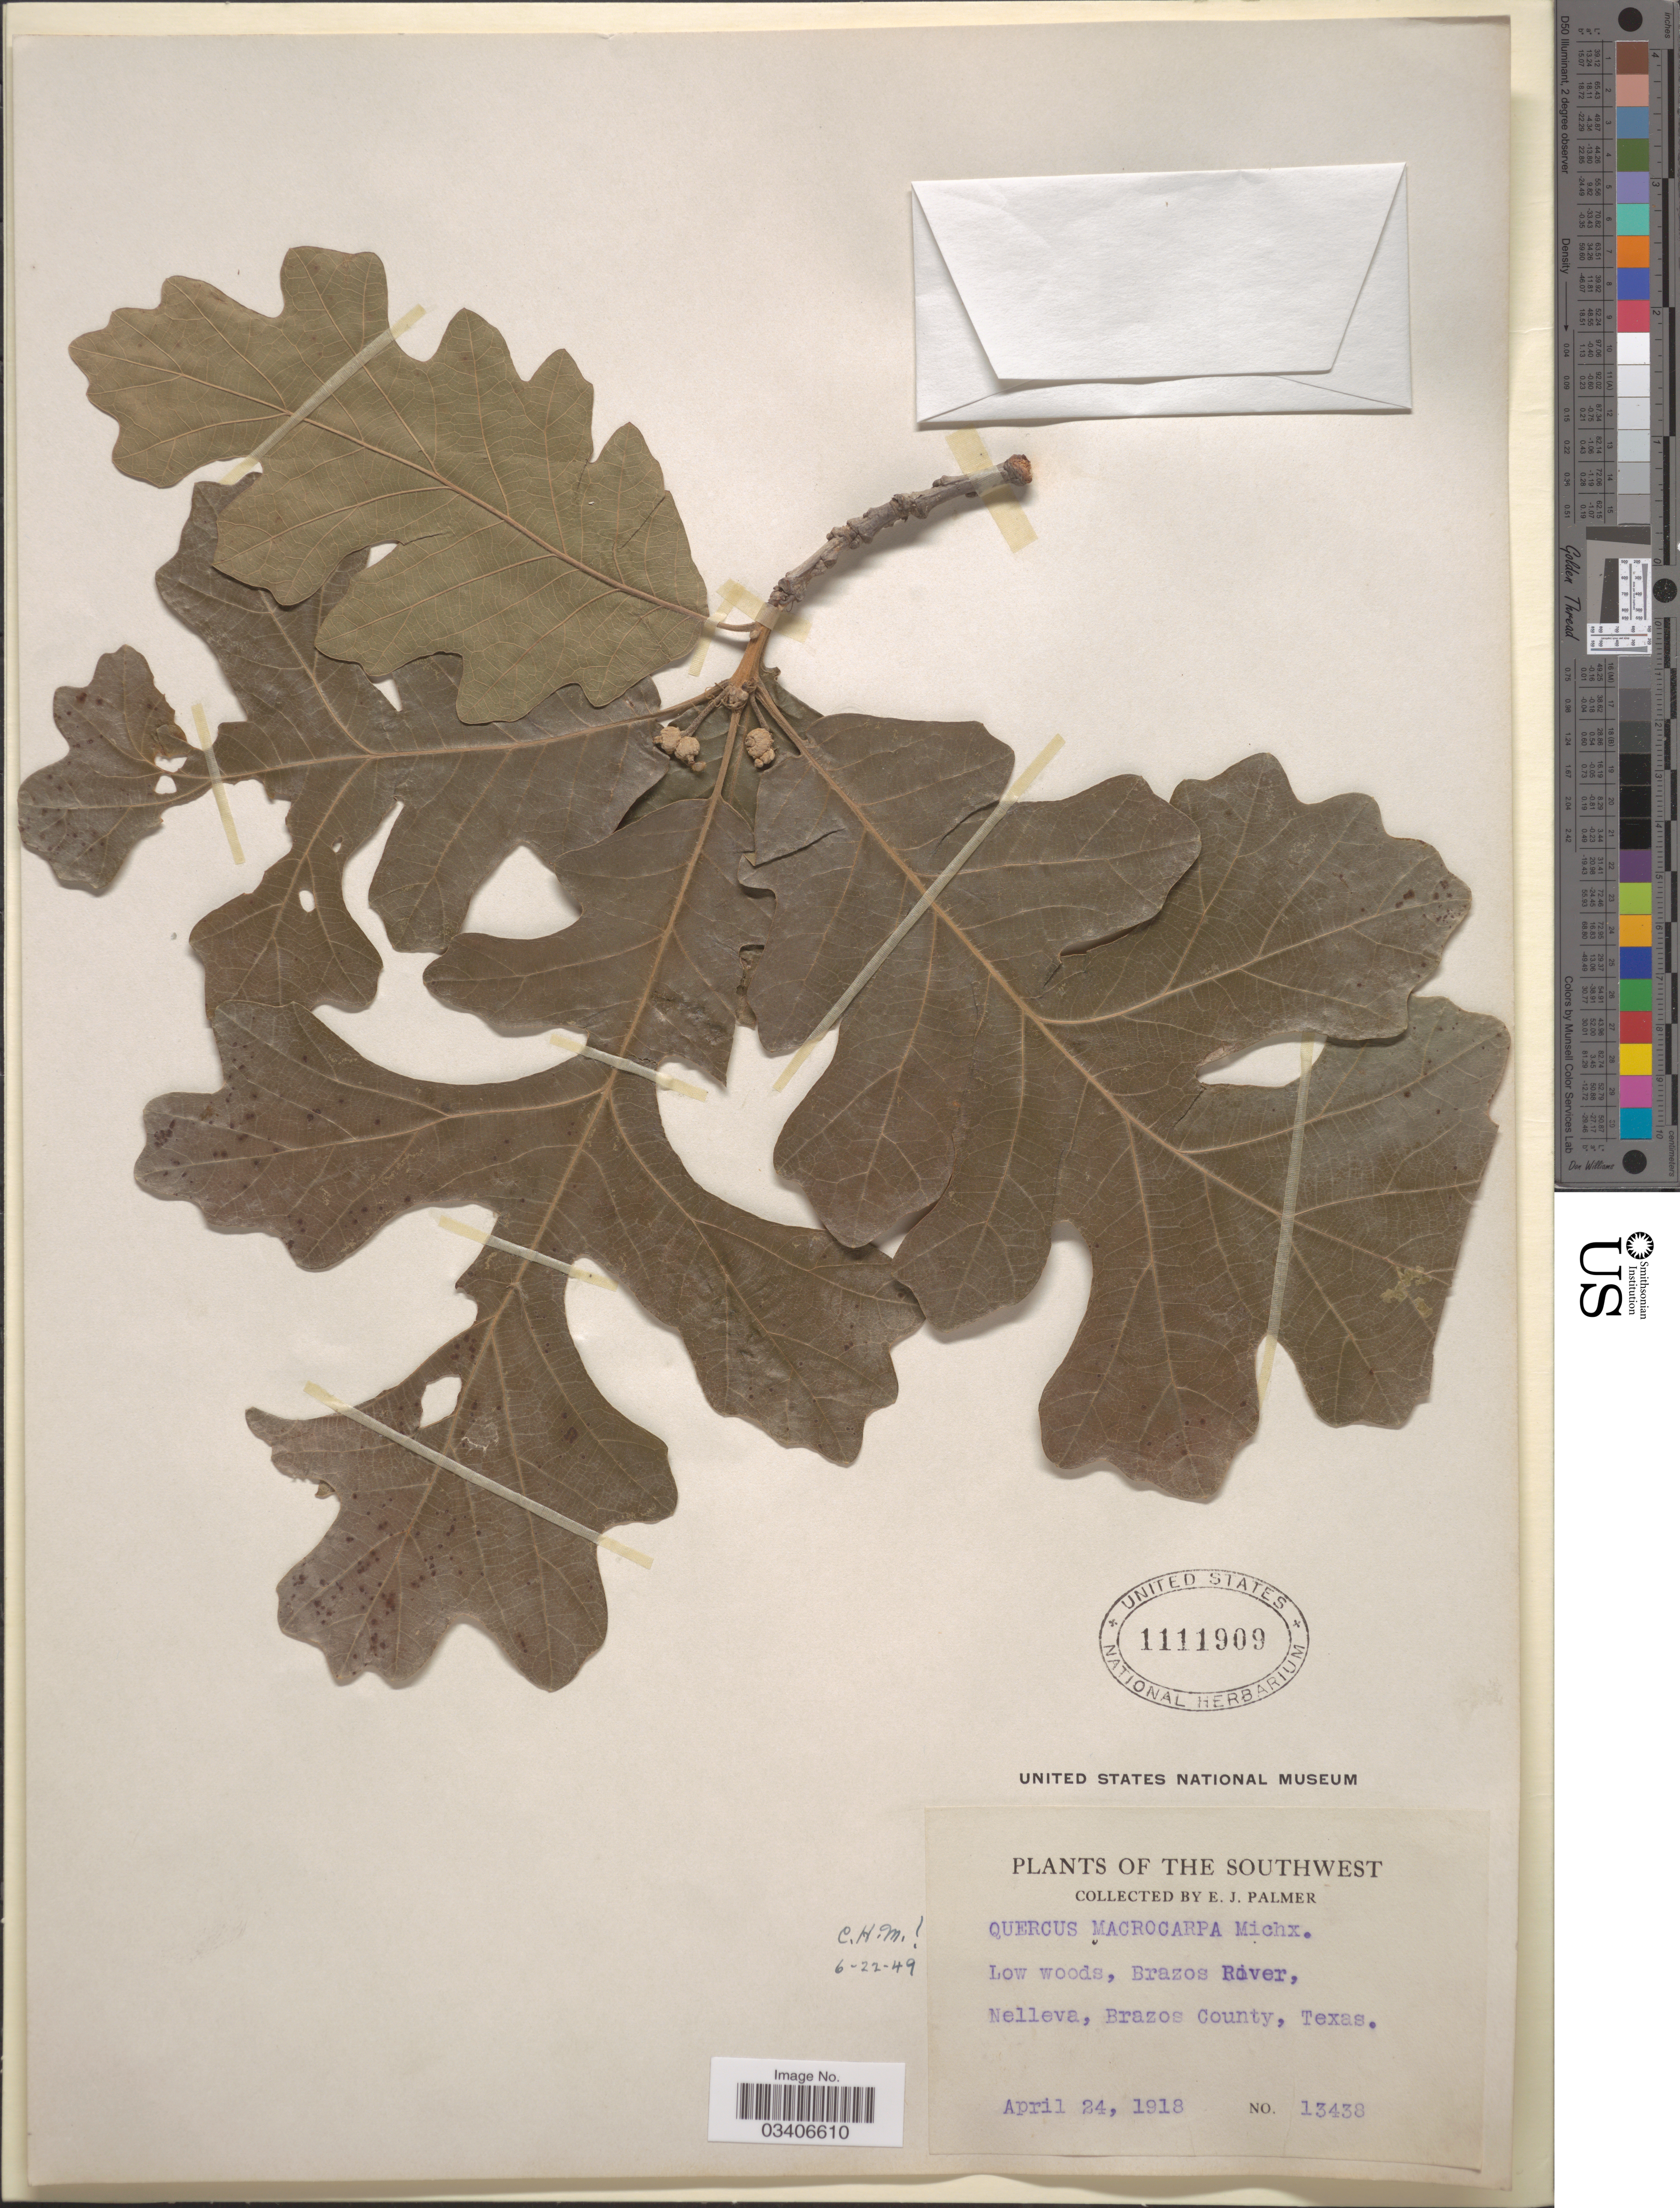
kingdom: Plantae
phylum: Tracheophyta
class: Magnoliopsida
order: Fagales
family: Fagaceae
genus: Quercus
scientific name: Quercus macrocarpa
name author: Michx.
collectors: E. J. Palmer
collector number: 13438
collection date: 1918-04-24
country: United States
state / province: Texas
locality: The Southwest. Low woods, Brazos River, Nelleva, Brazos County.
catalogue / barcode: US 1111909